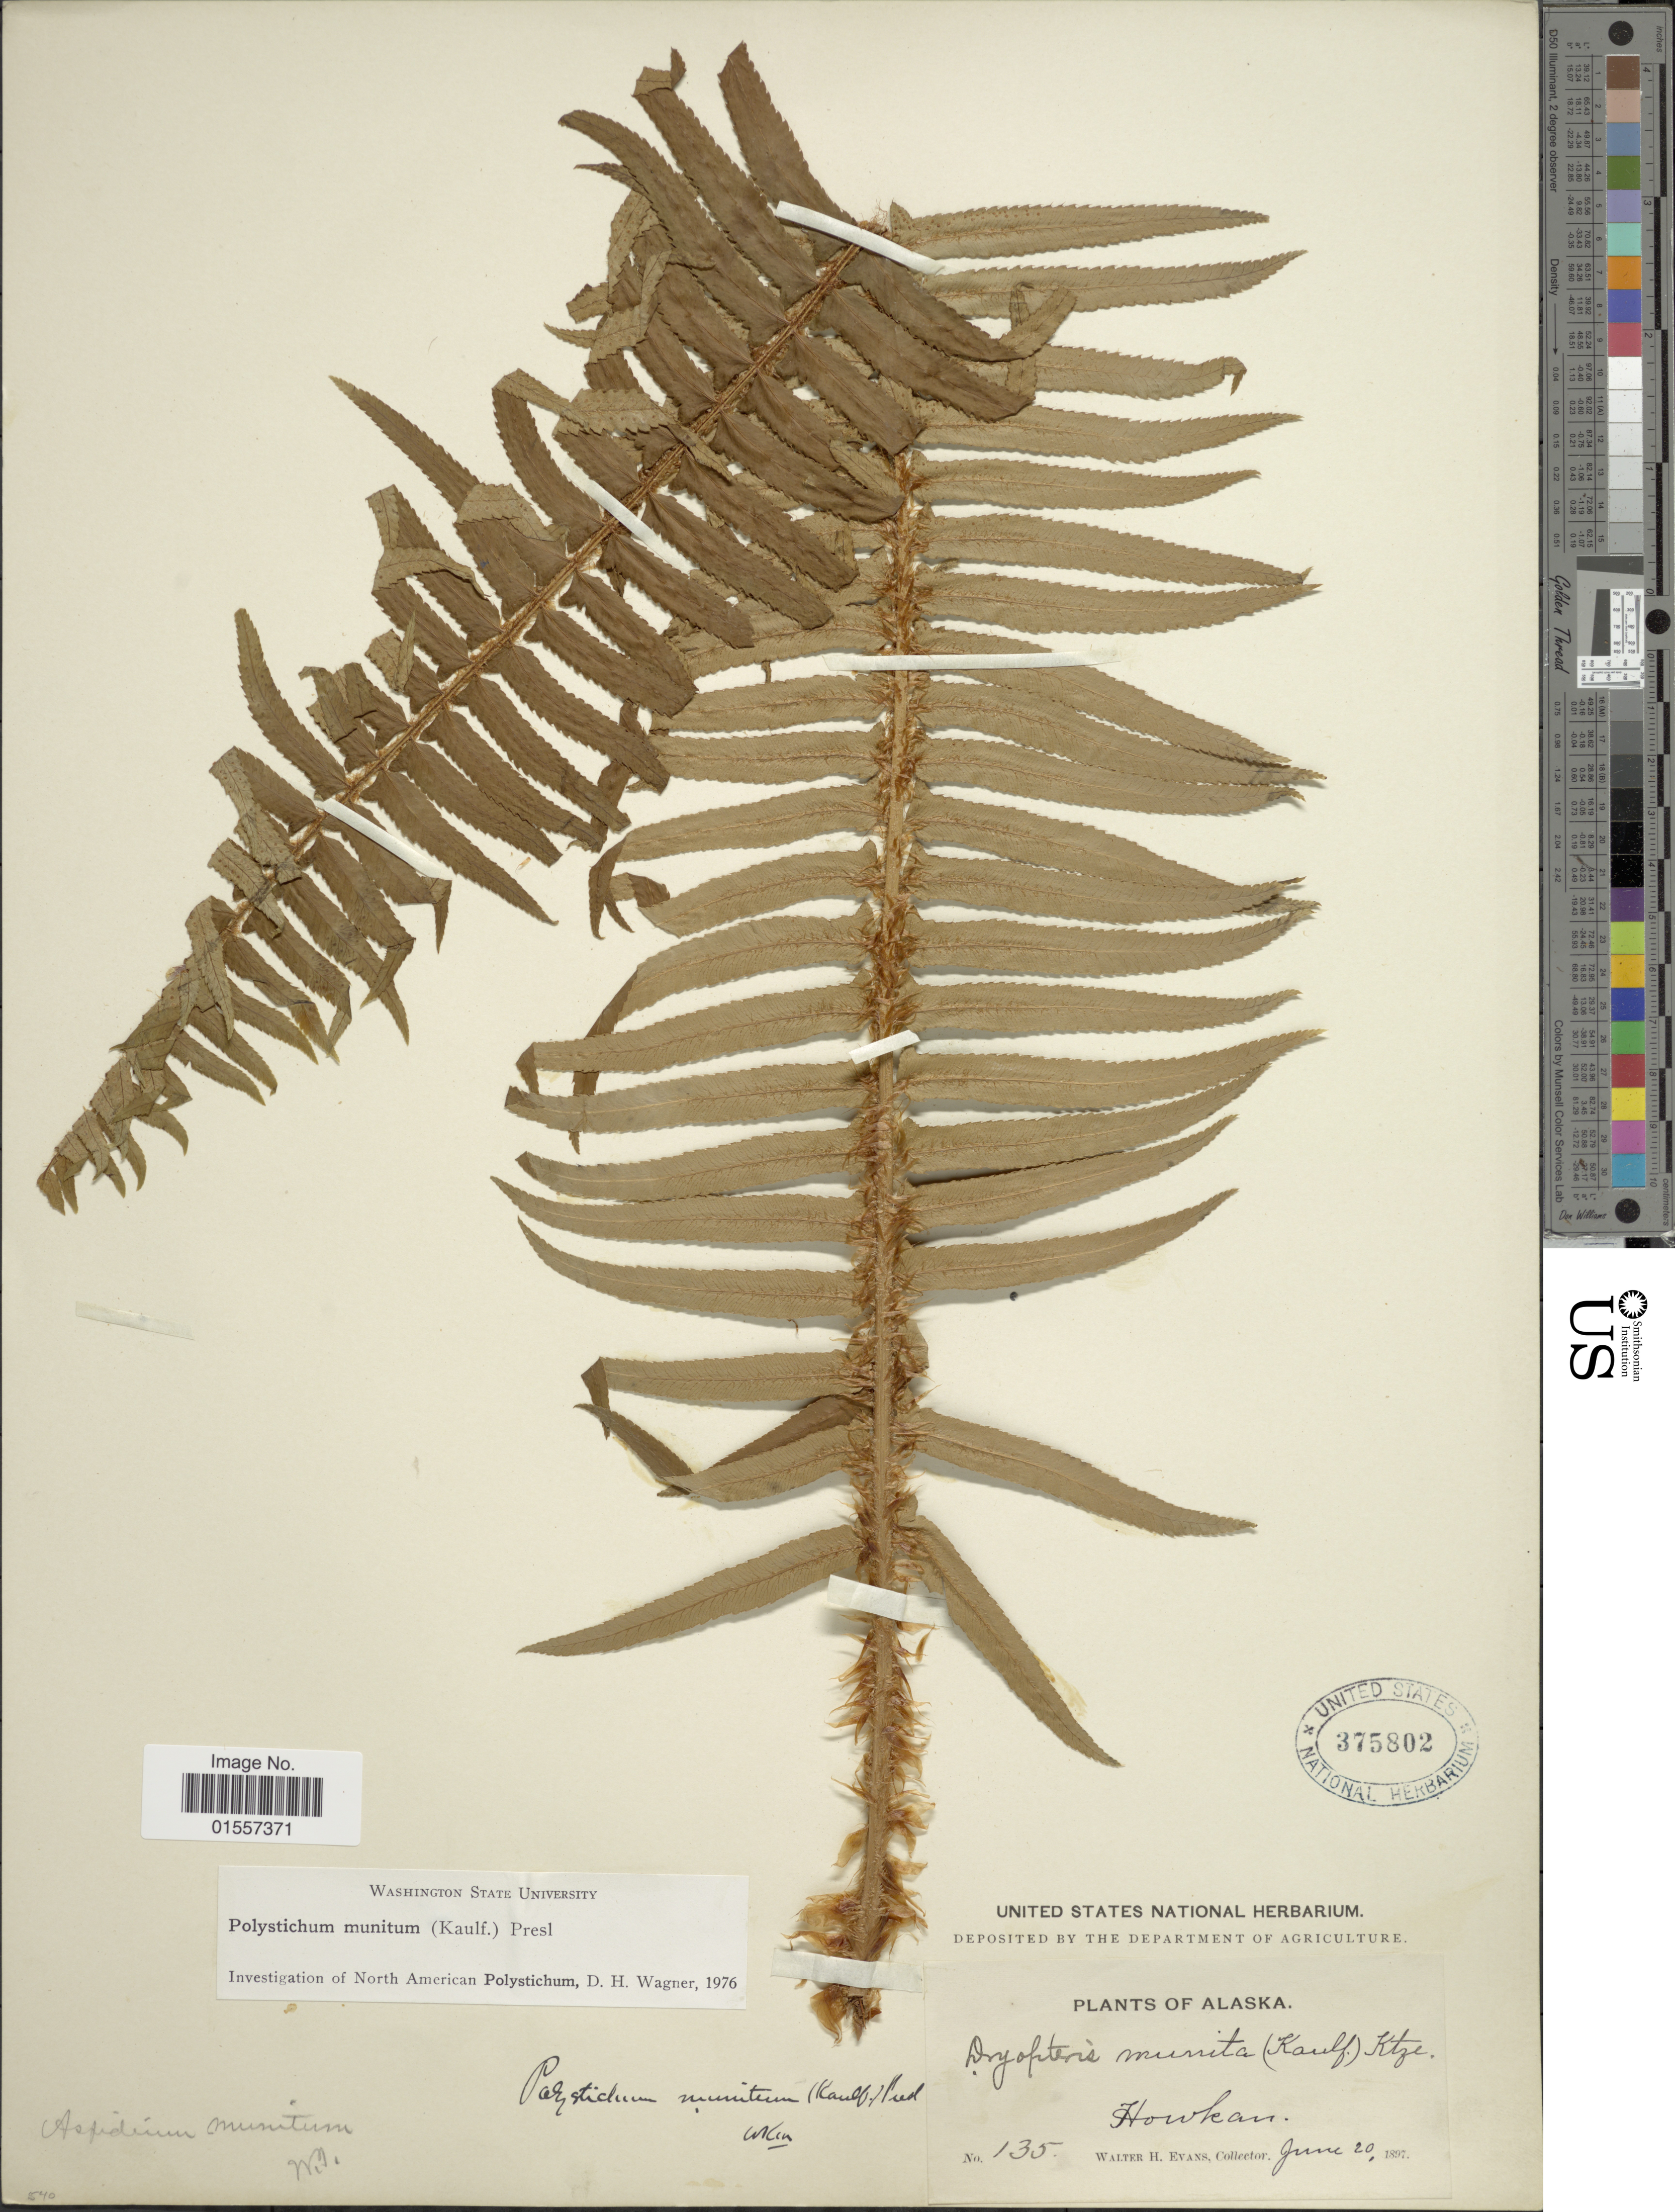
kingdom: Plantae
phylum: Tracheophyta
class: Polypodiopsida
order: Polypodiales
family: Dryopteridaceae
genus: Polystichum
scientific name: Polystichum munitum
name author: (Kaulf.) C. Presl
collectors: W. H. Evans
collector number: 135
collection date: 1897-06-20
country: United States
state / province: Alaska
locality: Alaska, Howkan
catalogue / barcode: US 375802